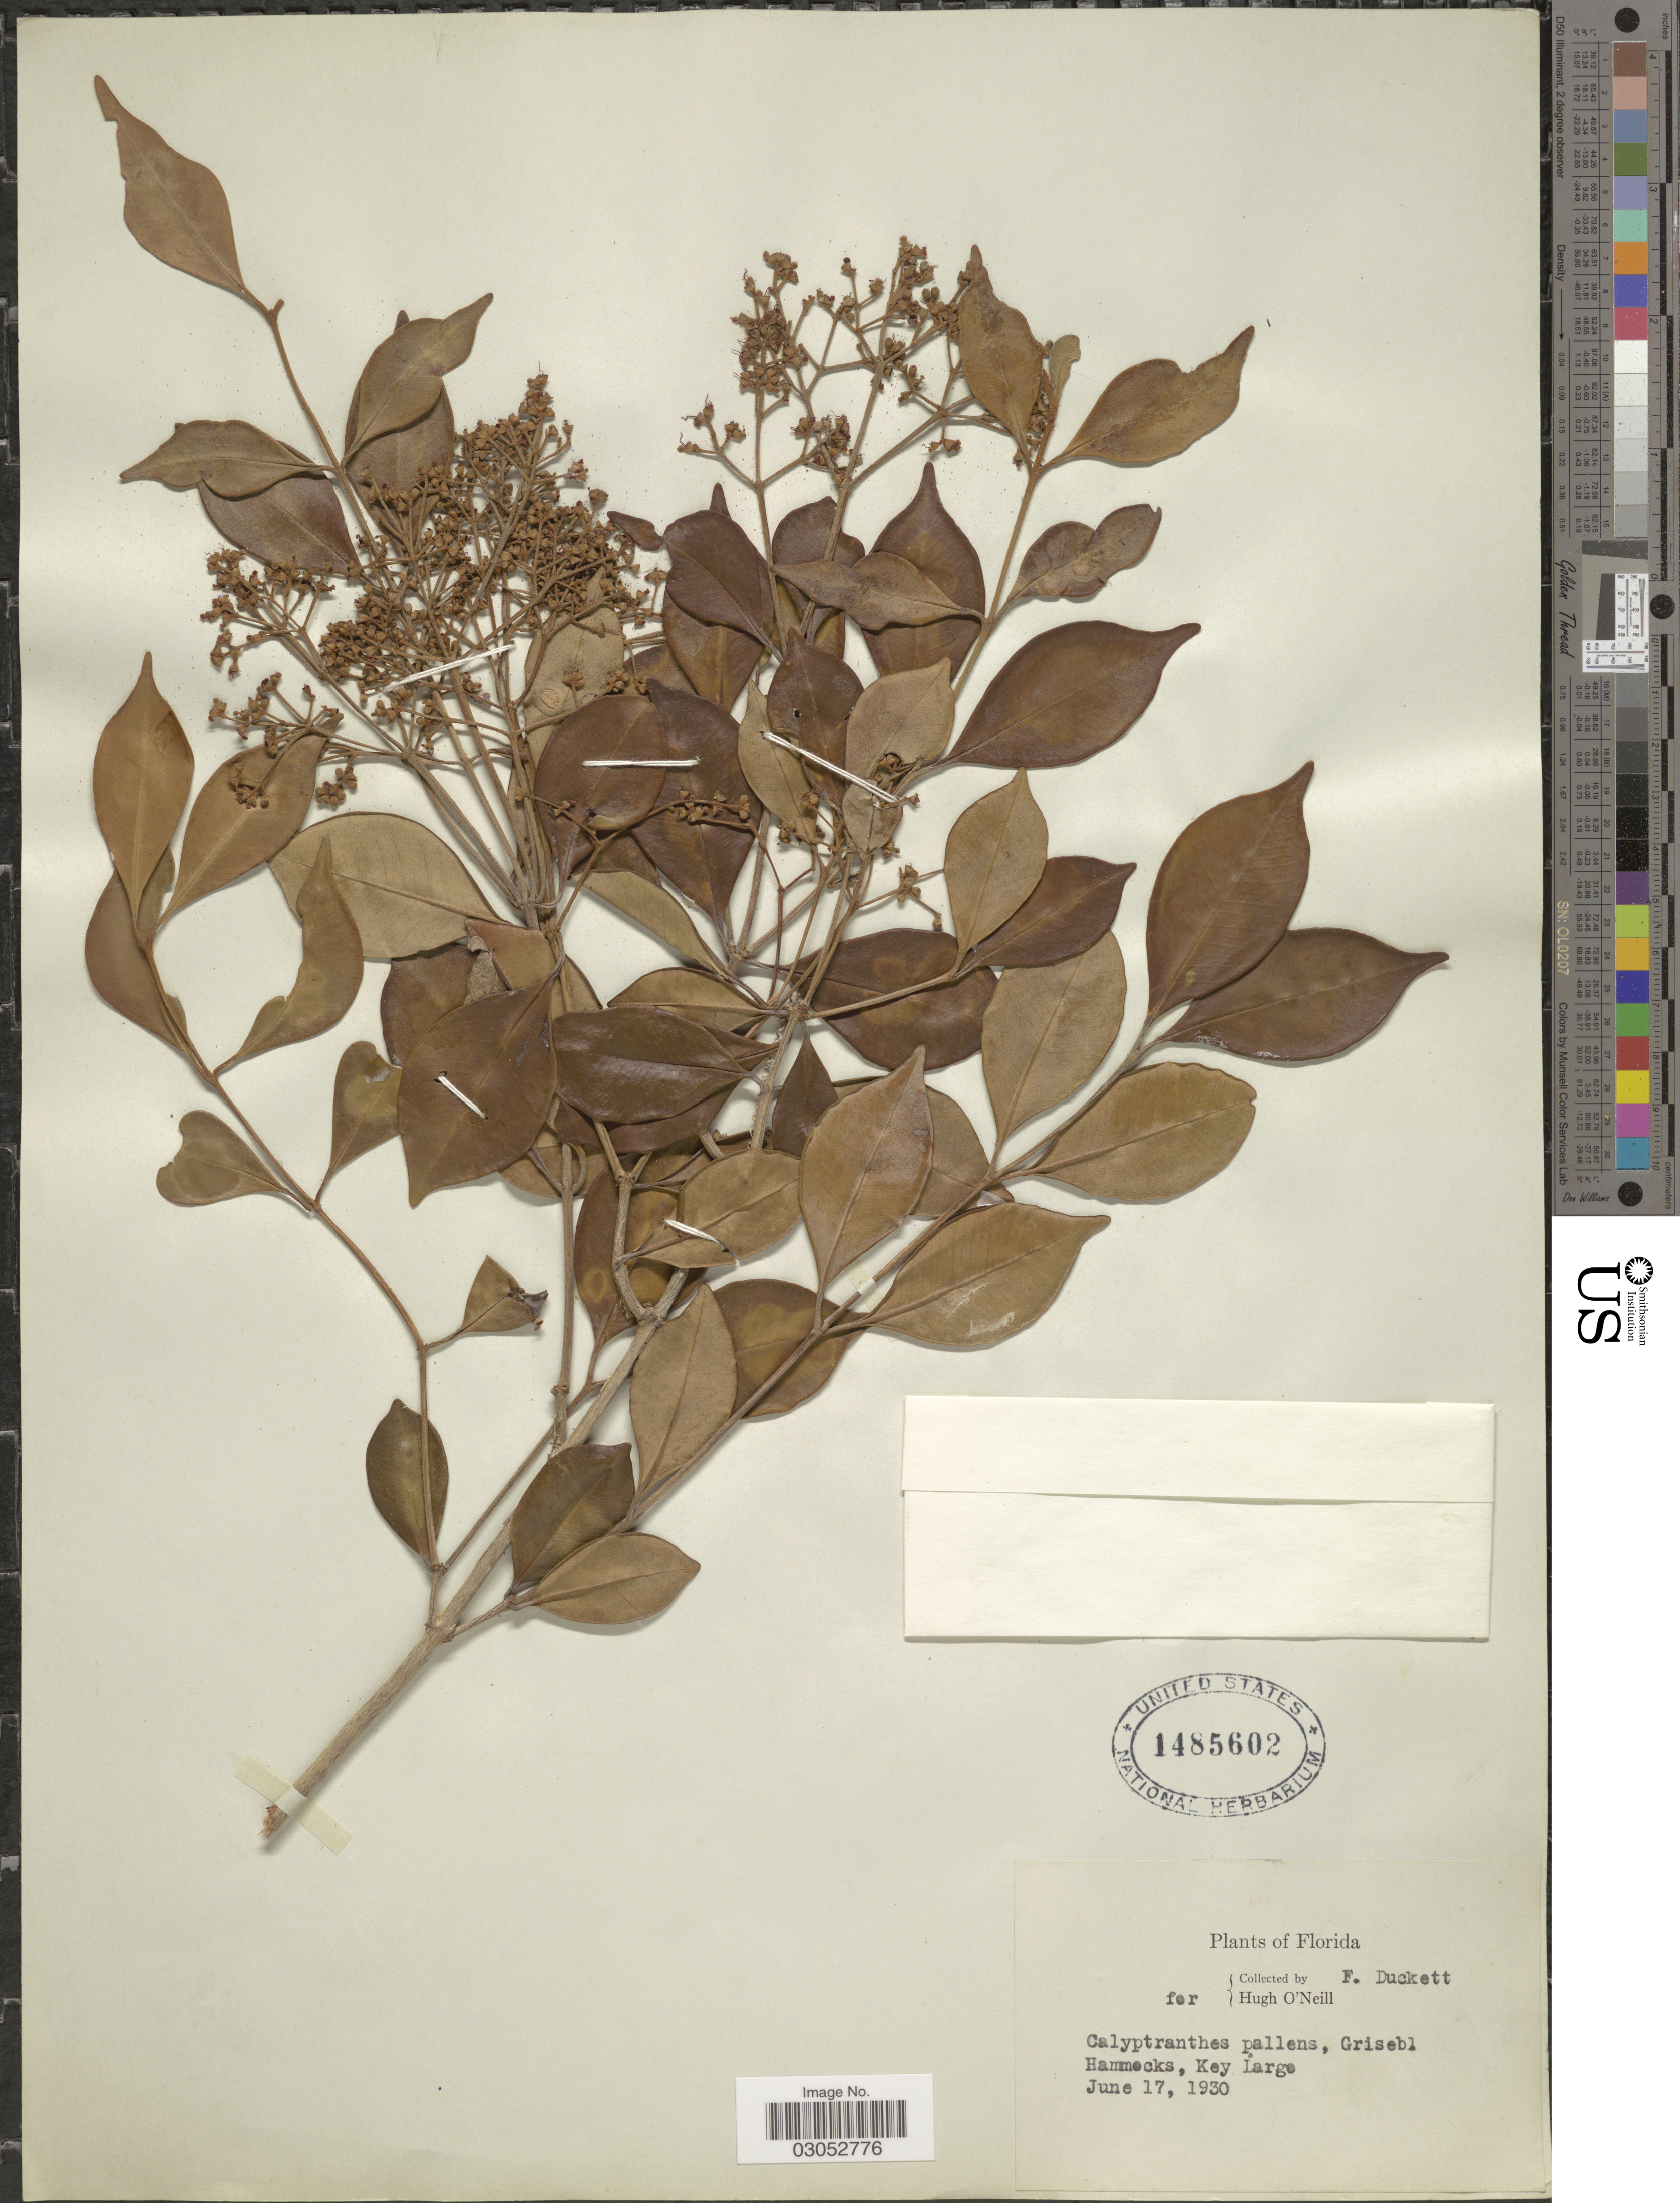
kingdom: Plantae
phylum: Tracheophyta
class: Magnoliopsida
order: Myrtales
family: Myrtaceae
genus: Myrcia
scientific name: Myrcia neopallens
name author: A.R. Lourenço & E. Lucas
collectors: F. Duckett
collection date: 1930-06-17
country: United States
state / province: Florida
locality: Hammocks, Key Largo.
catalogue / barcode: US 1485602